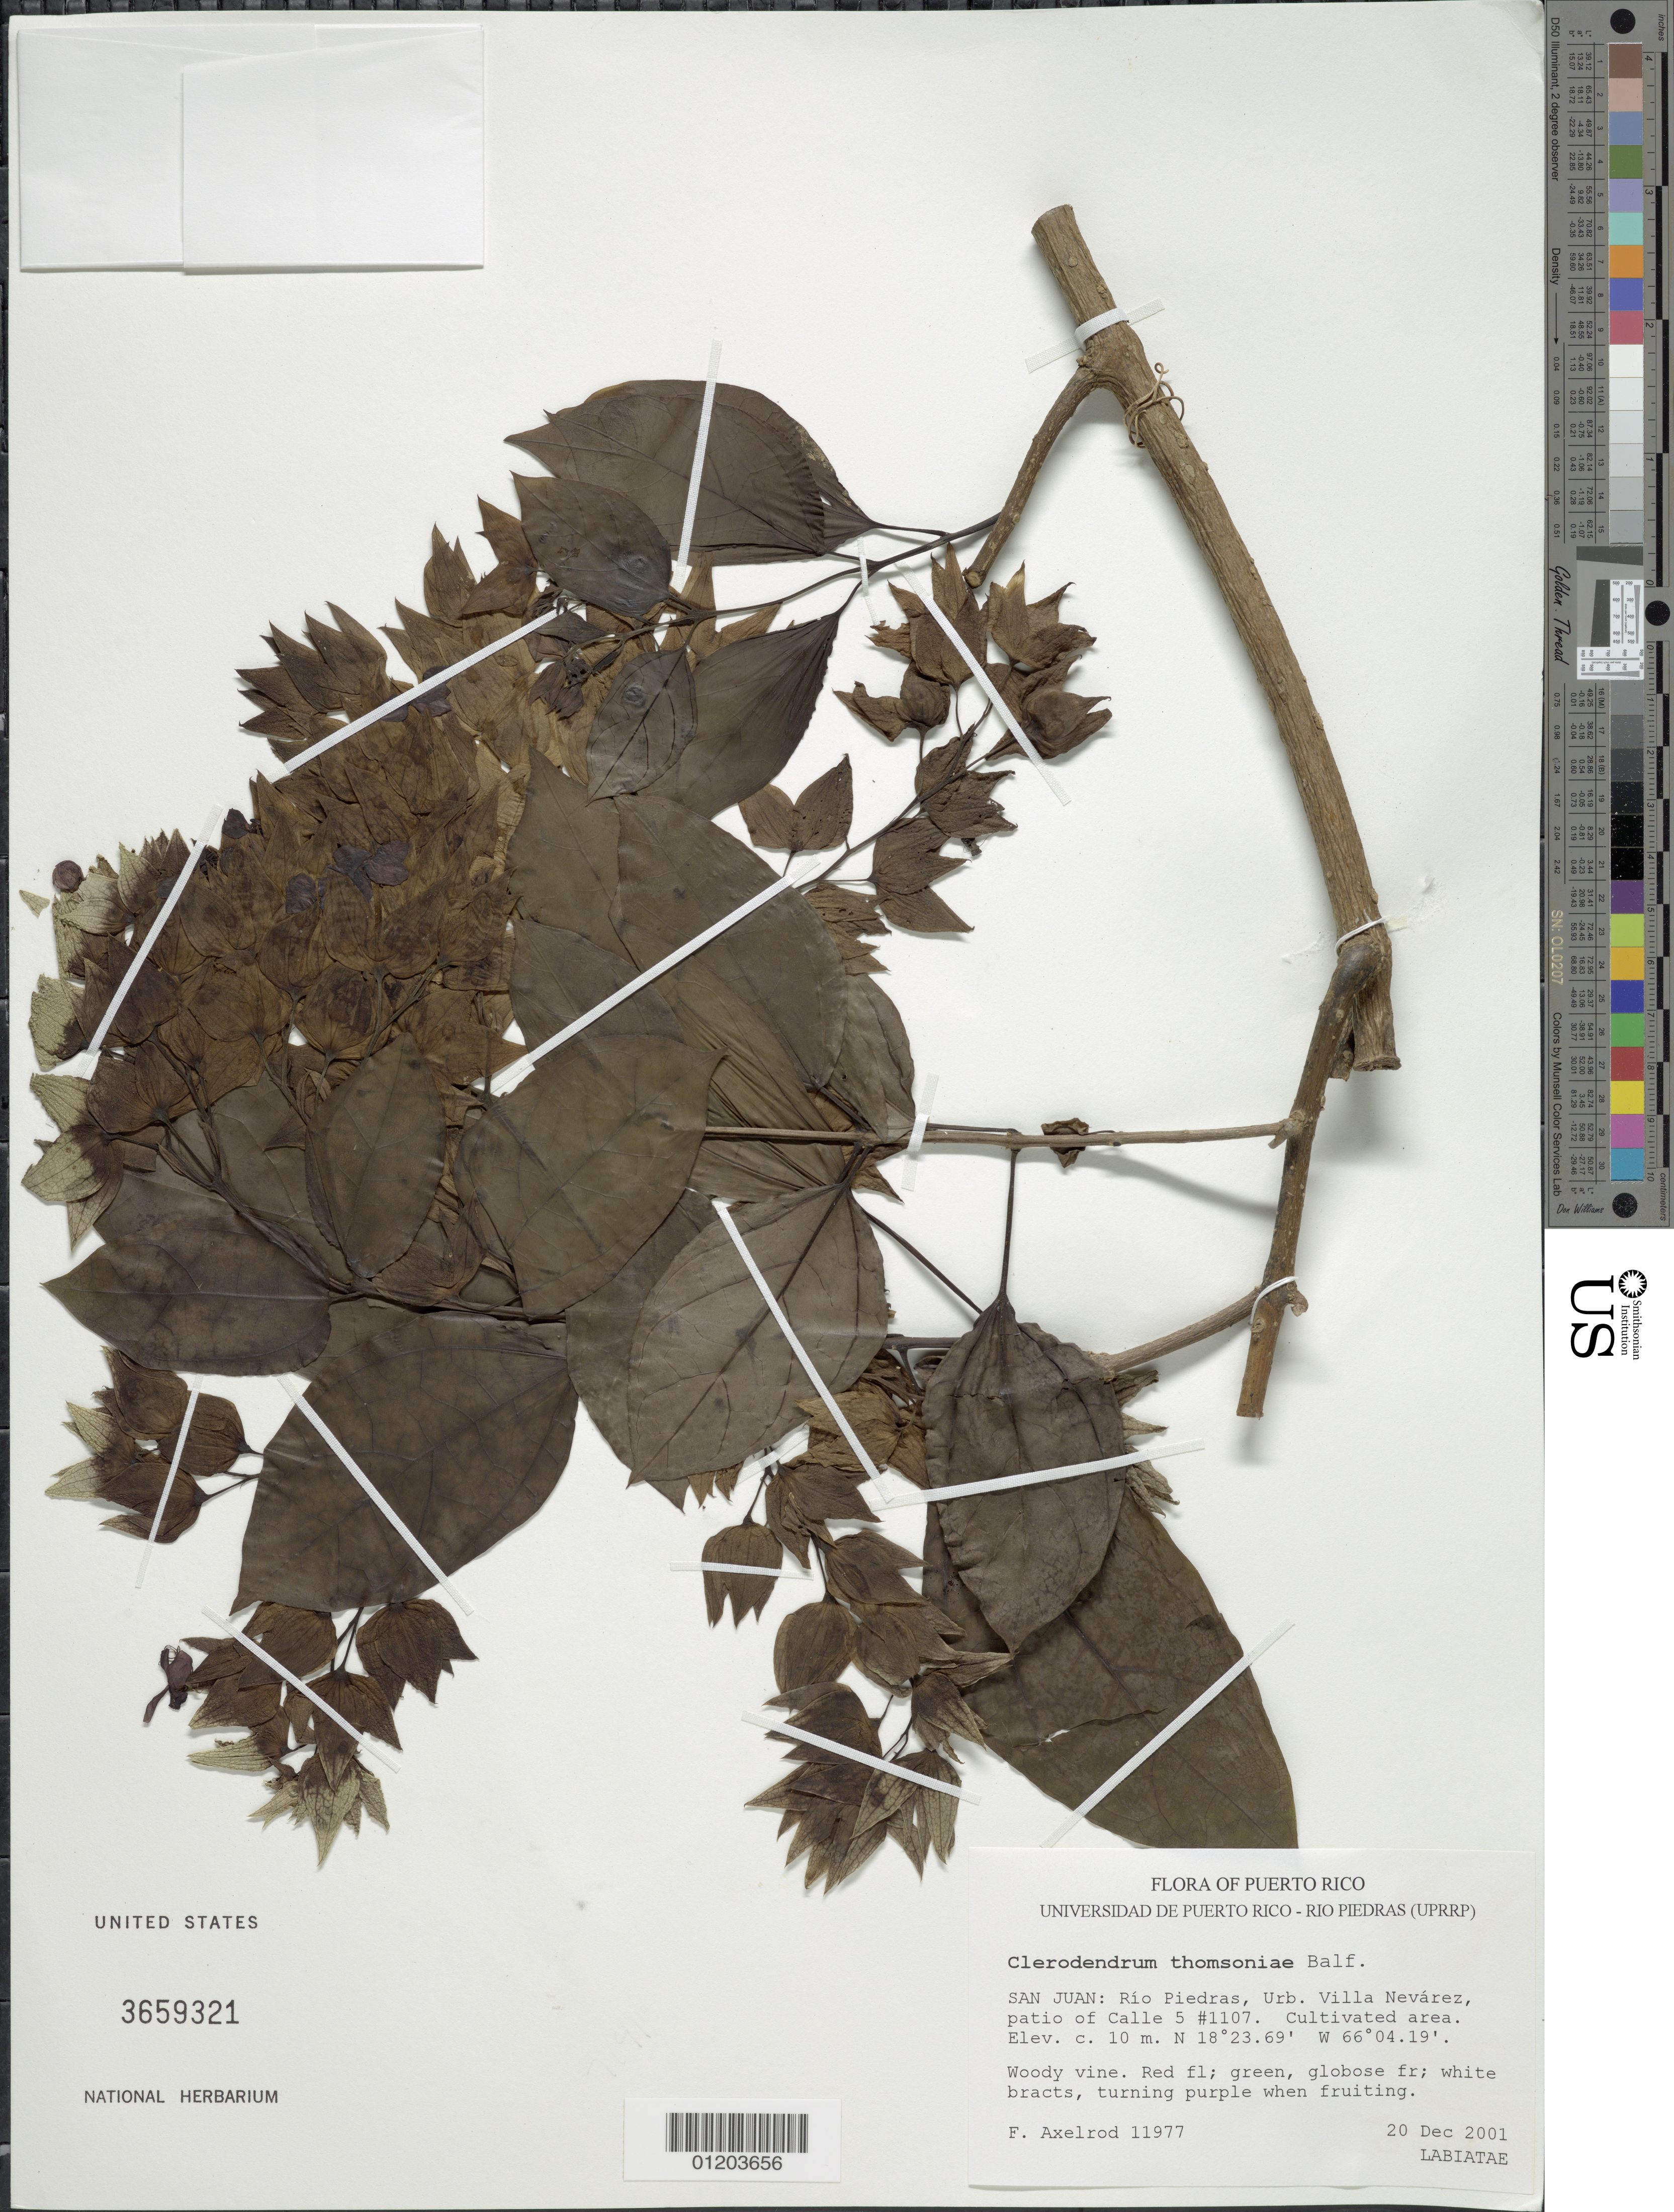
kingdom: Plantae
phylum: Tracheophyta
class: Magnoliopsida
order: Lamiales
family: Lamiaceae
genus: Clerodendrum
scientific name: Clerodendrum thomsoniae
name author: Balf.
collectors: F. S. Axelrod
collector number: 11977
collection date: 2001-12-20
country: Puerto Rico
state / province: San Juan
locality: Río Piedras, Urb. Villa Nevárez, patio of Calle 5 #1107.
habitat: Cultivated area.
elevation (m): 10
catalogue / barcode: US 3659321